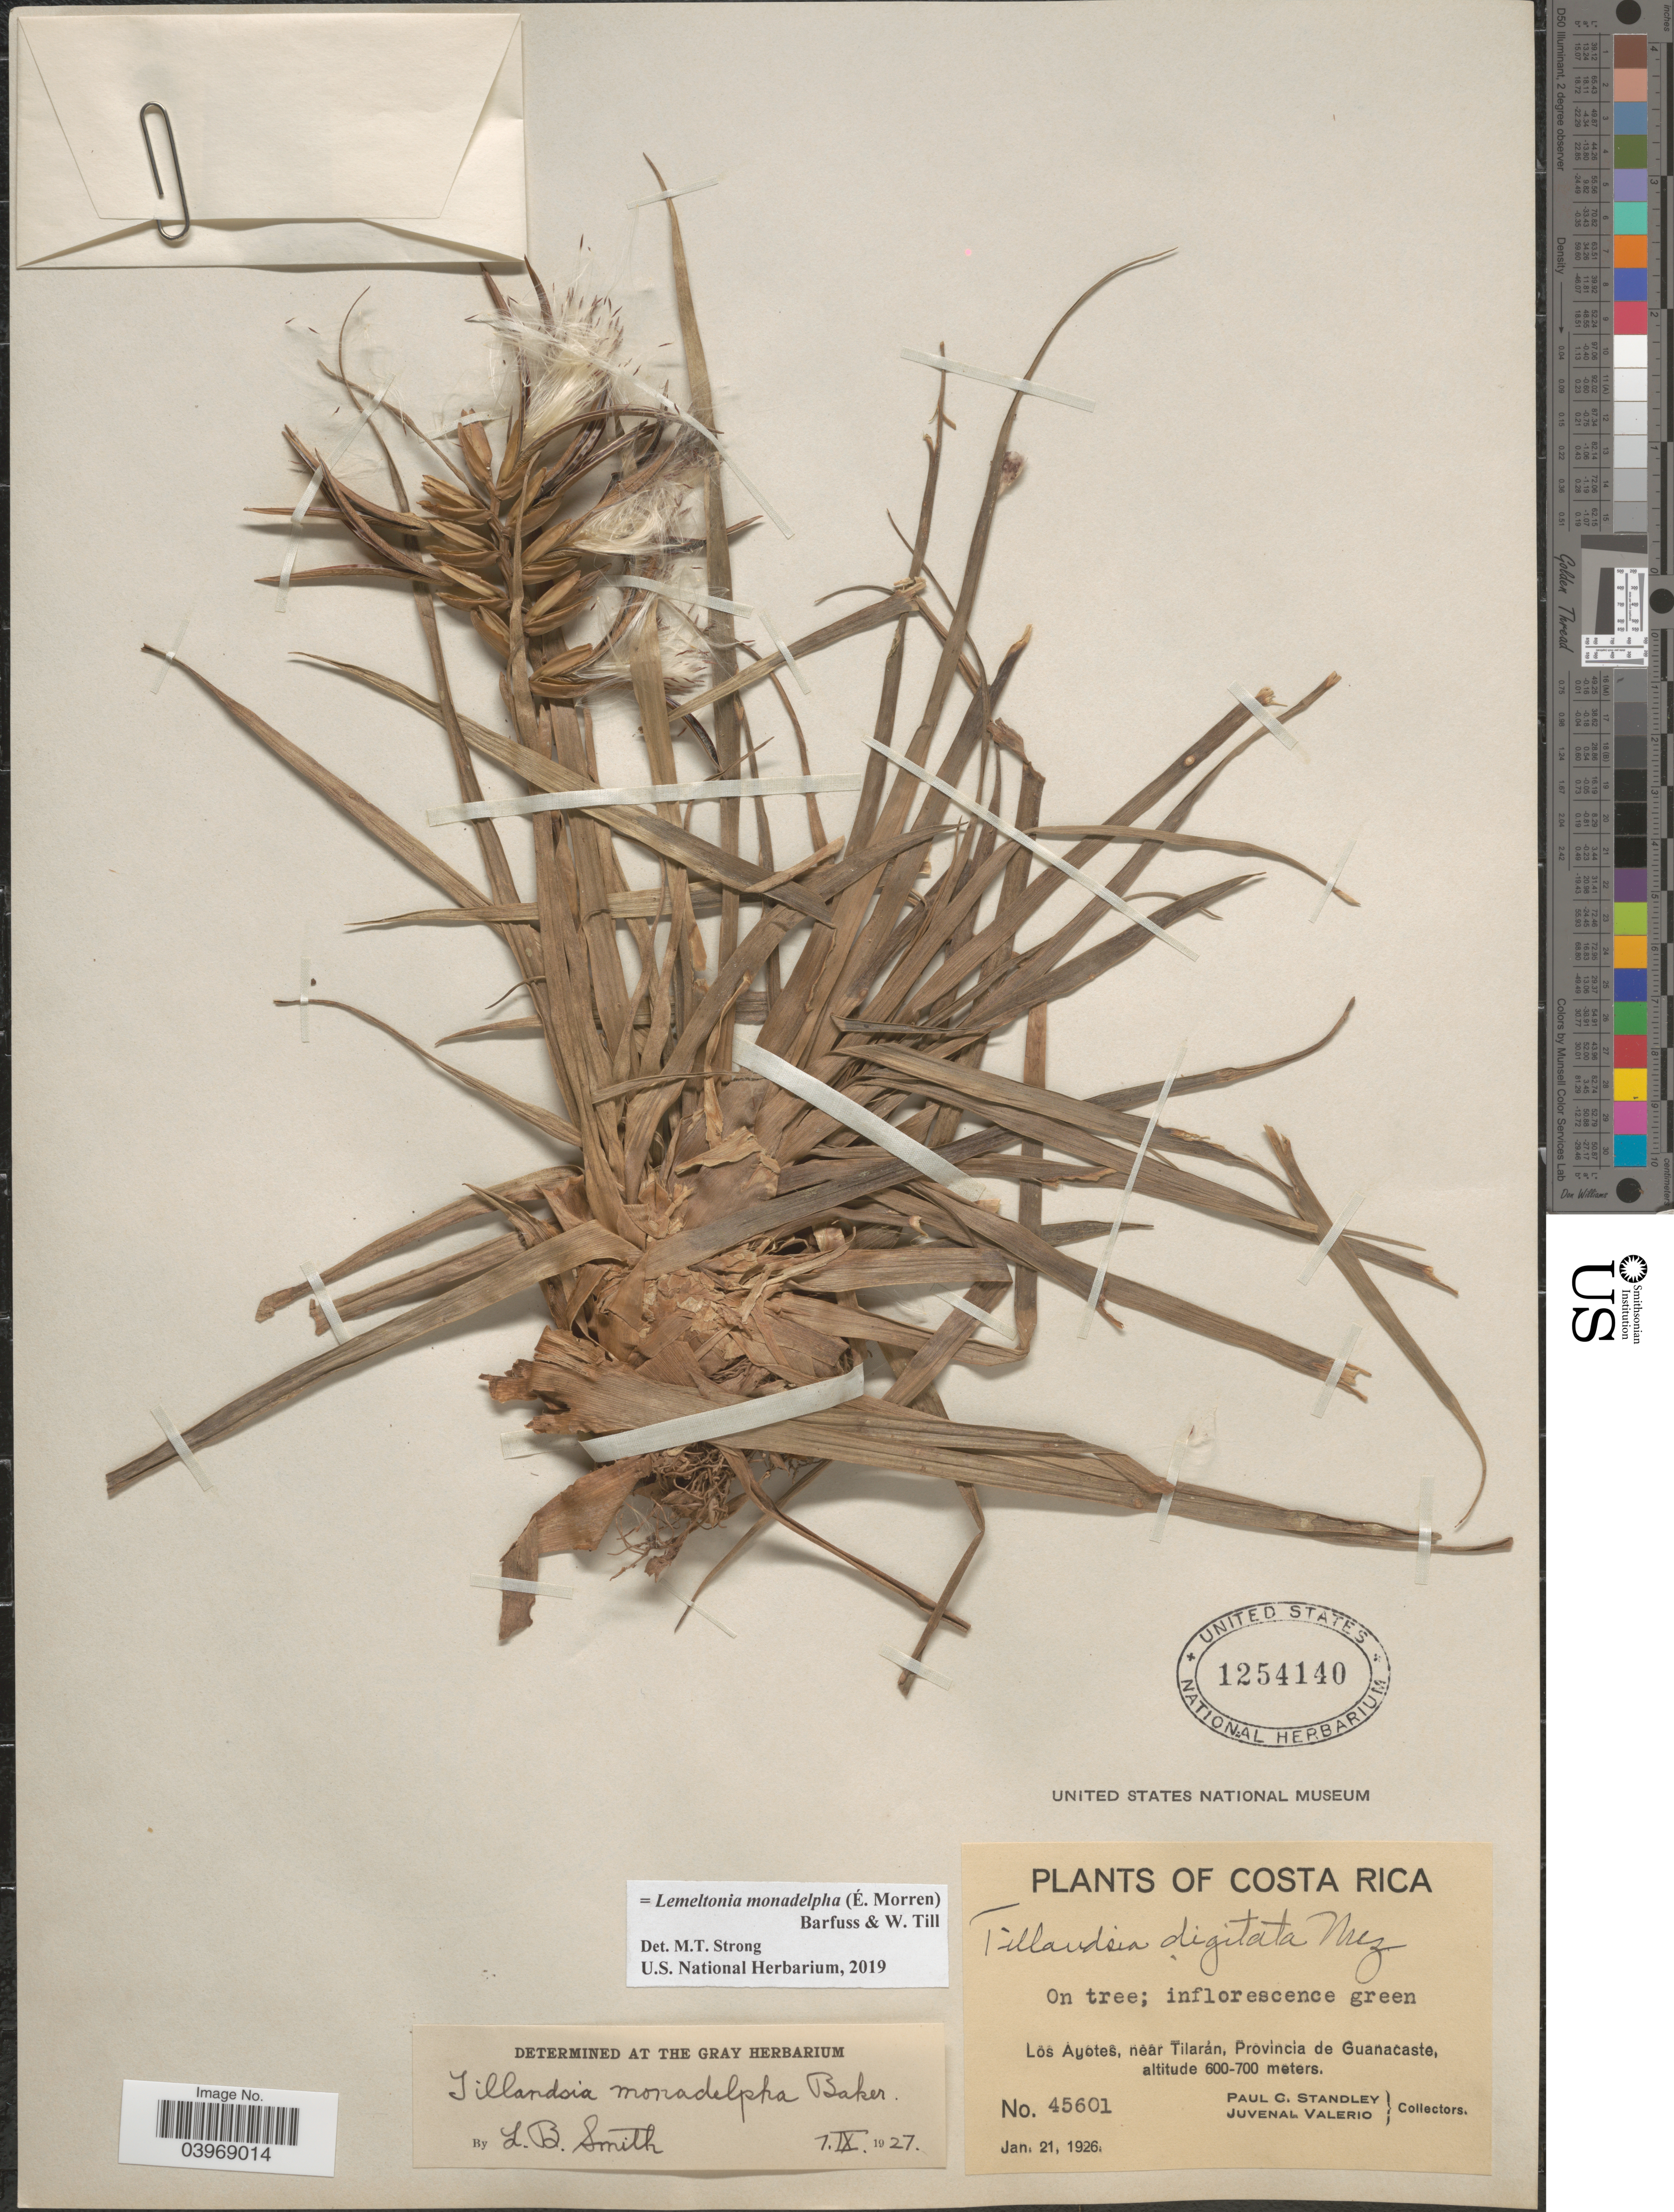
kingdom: Plantae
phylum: Tracheophyta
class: Liliopsida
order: Poales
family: Bromeliaceae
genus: Lemeltonia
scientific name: Lemeltonia monadelpha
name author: (É. Morren) Barfuss & W. Till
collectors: P. C. Standley & J. Valerio R.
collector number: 45601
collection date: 1926-01-21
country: Costa Rica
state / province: Guanacaste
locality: Los Ayotes, near Tilarán.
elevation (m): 600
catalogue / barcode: US 1254140